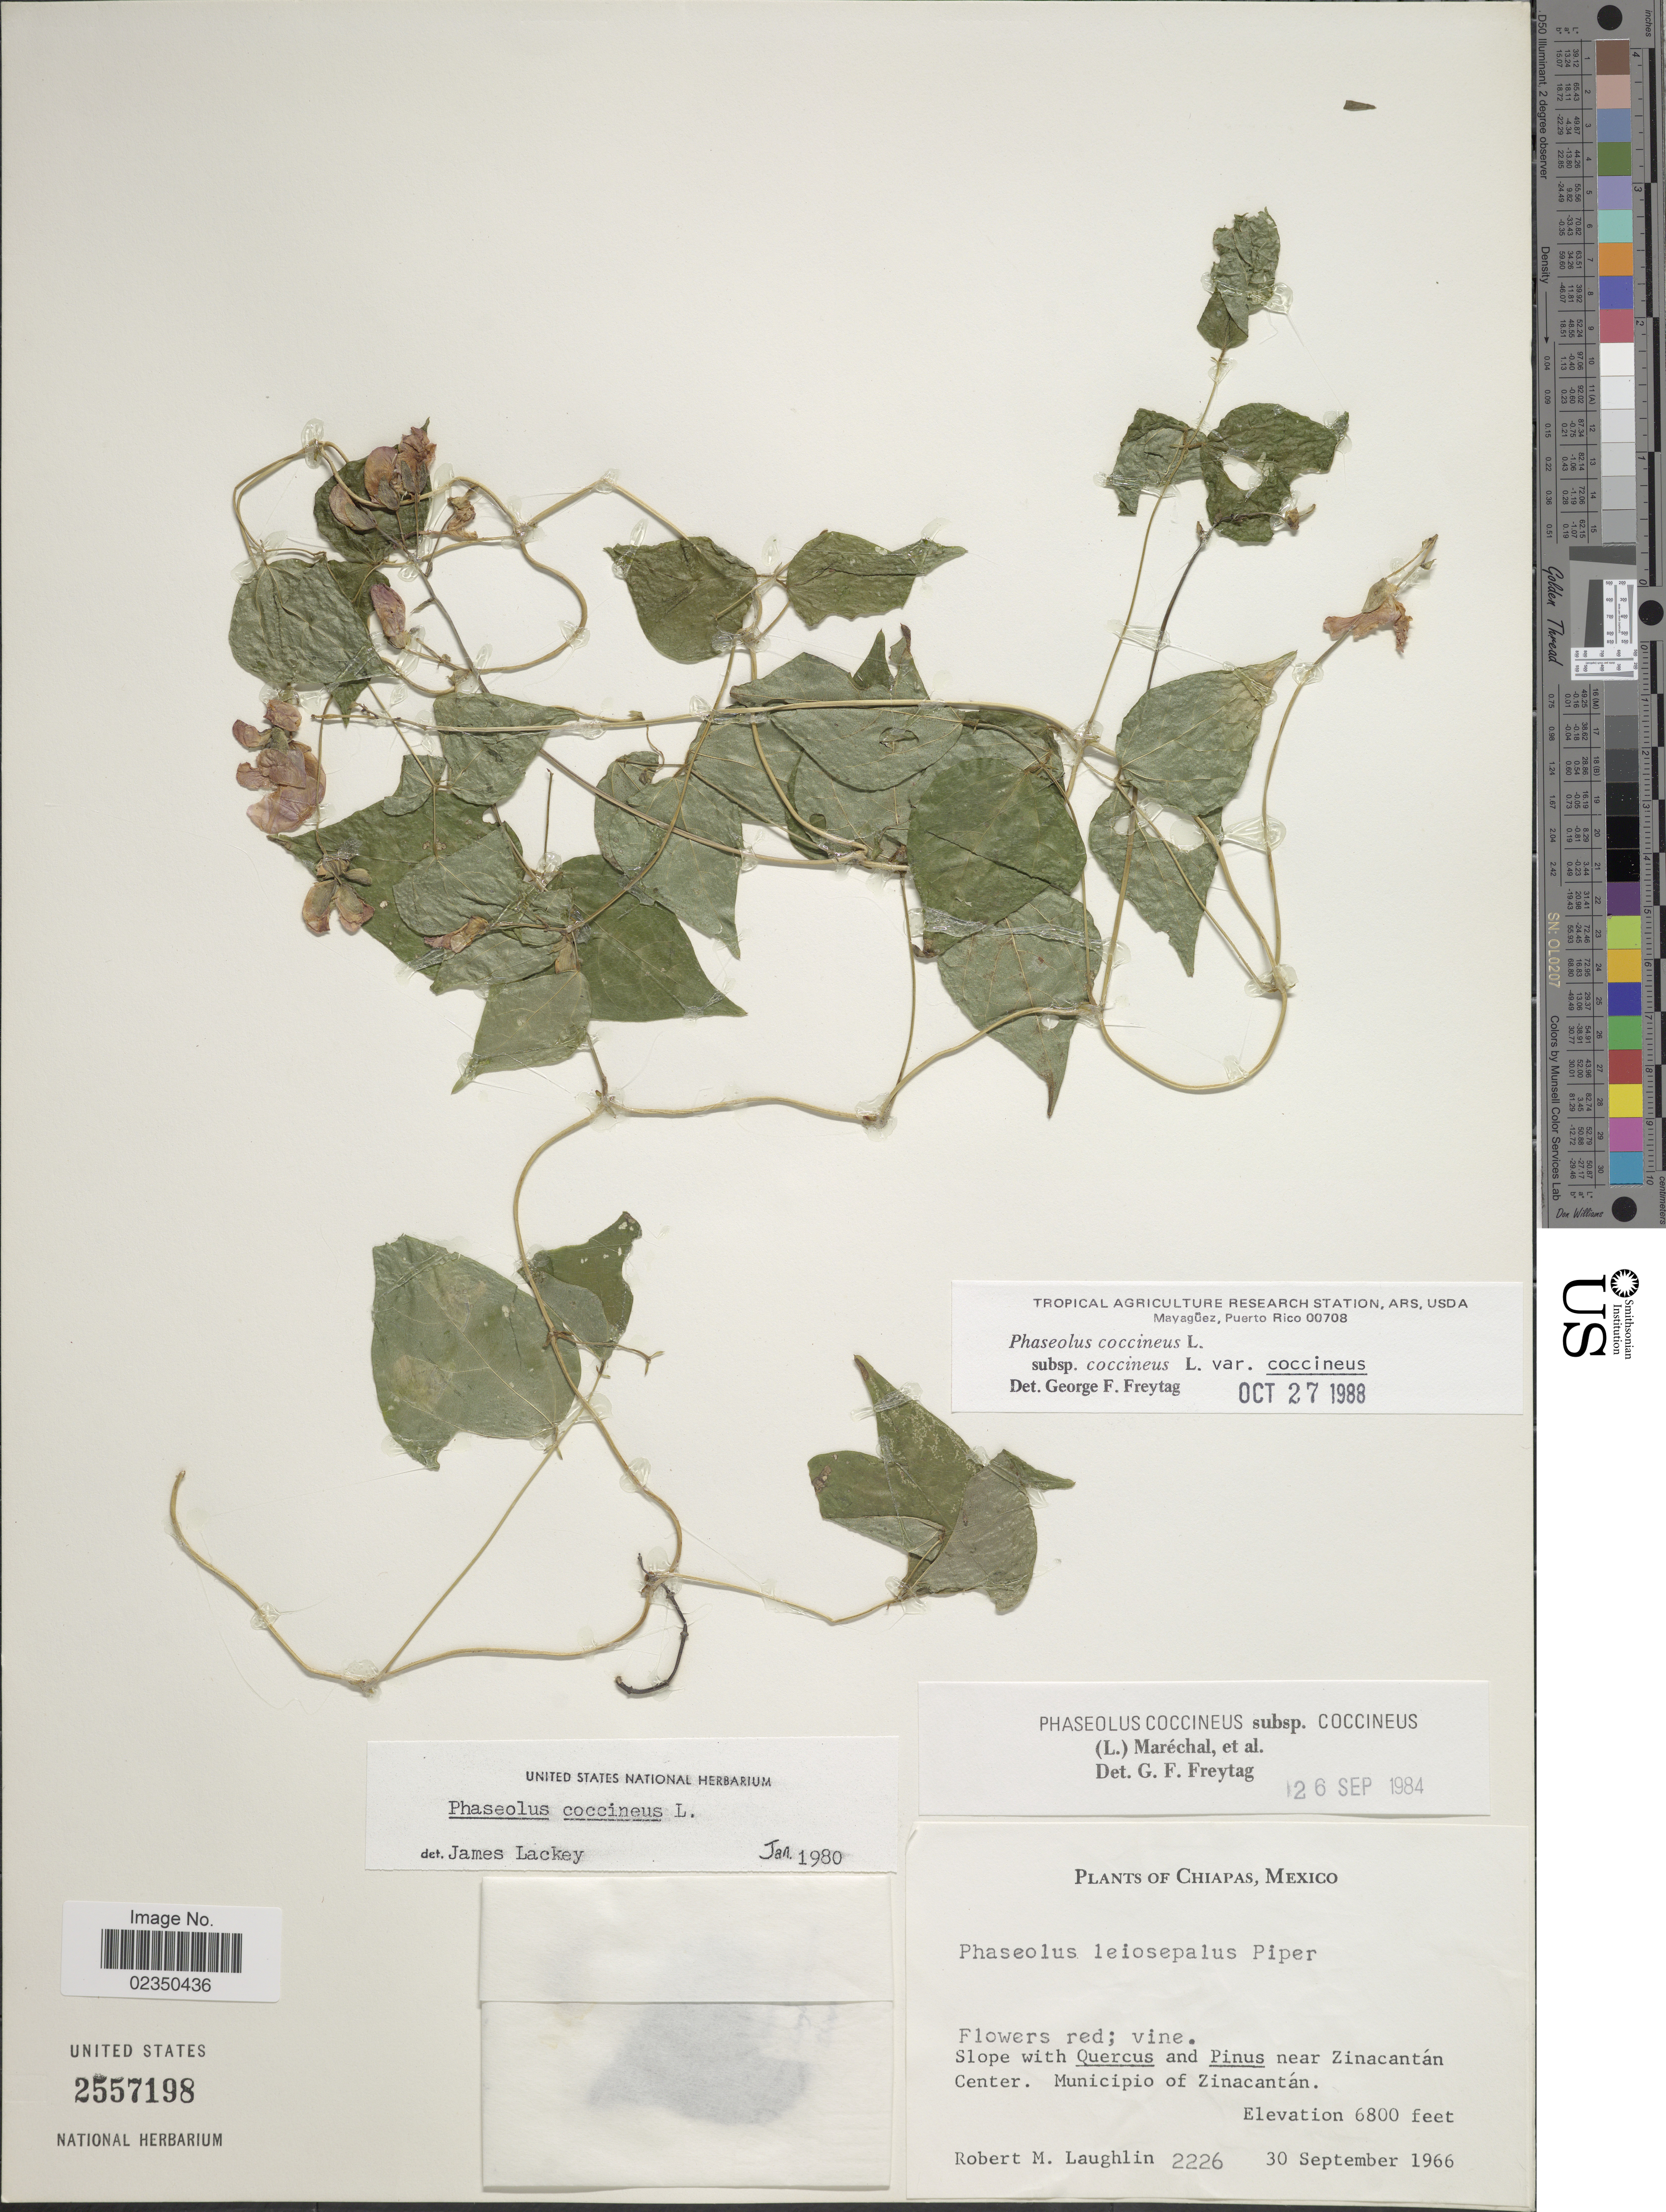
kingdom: Plantae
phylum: Tracheophyta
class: Magnoliopsida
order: Fabales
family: Fabaceae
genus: Phaseolus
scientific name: Phaseolus coccineus var. coccineus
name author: L.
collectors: R. M. Laughlin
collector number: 2226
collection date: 1966-09-30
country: Mexico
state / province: Chiapas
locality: Slope near Zinacantan Center, Municipio of Zinacantan.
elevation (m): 2073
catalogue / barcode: US 2557198